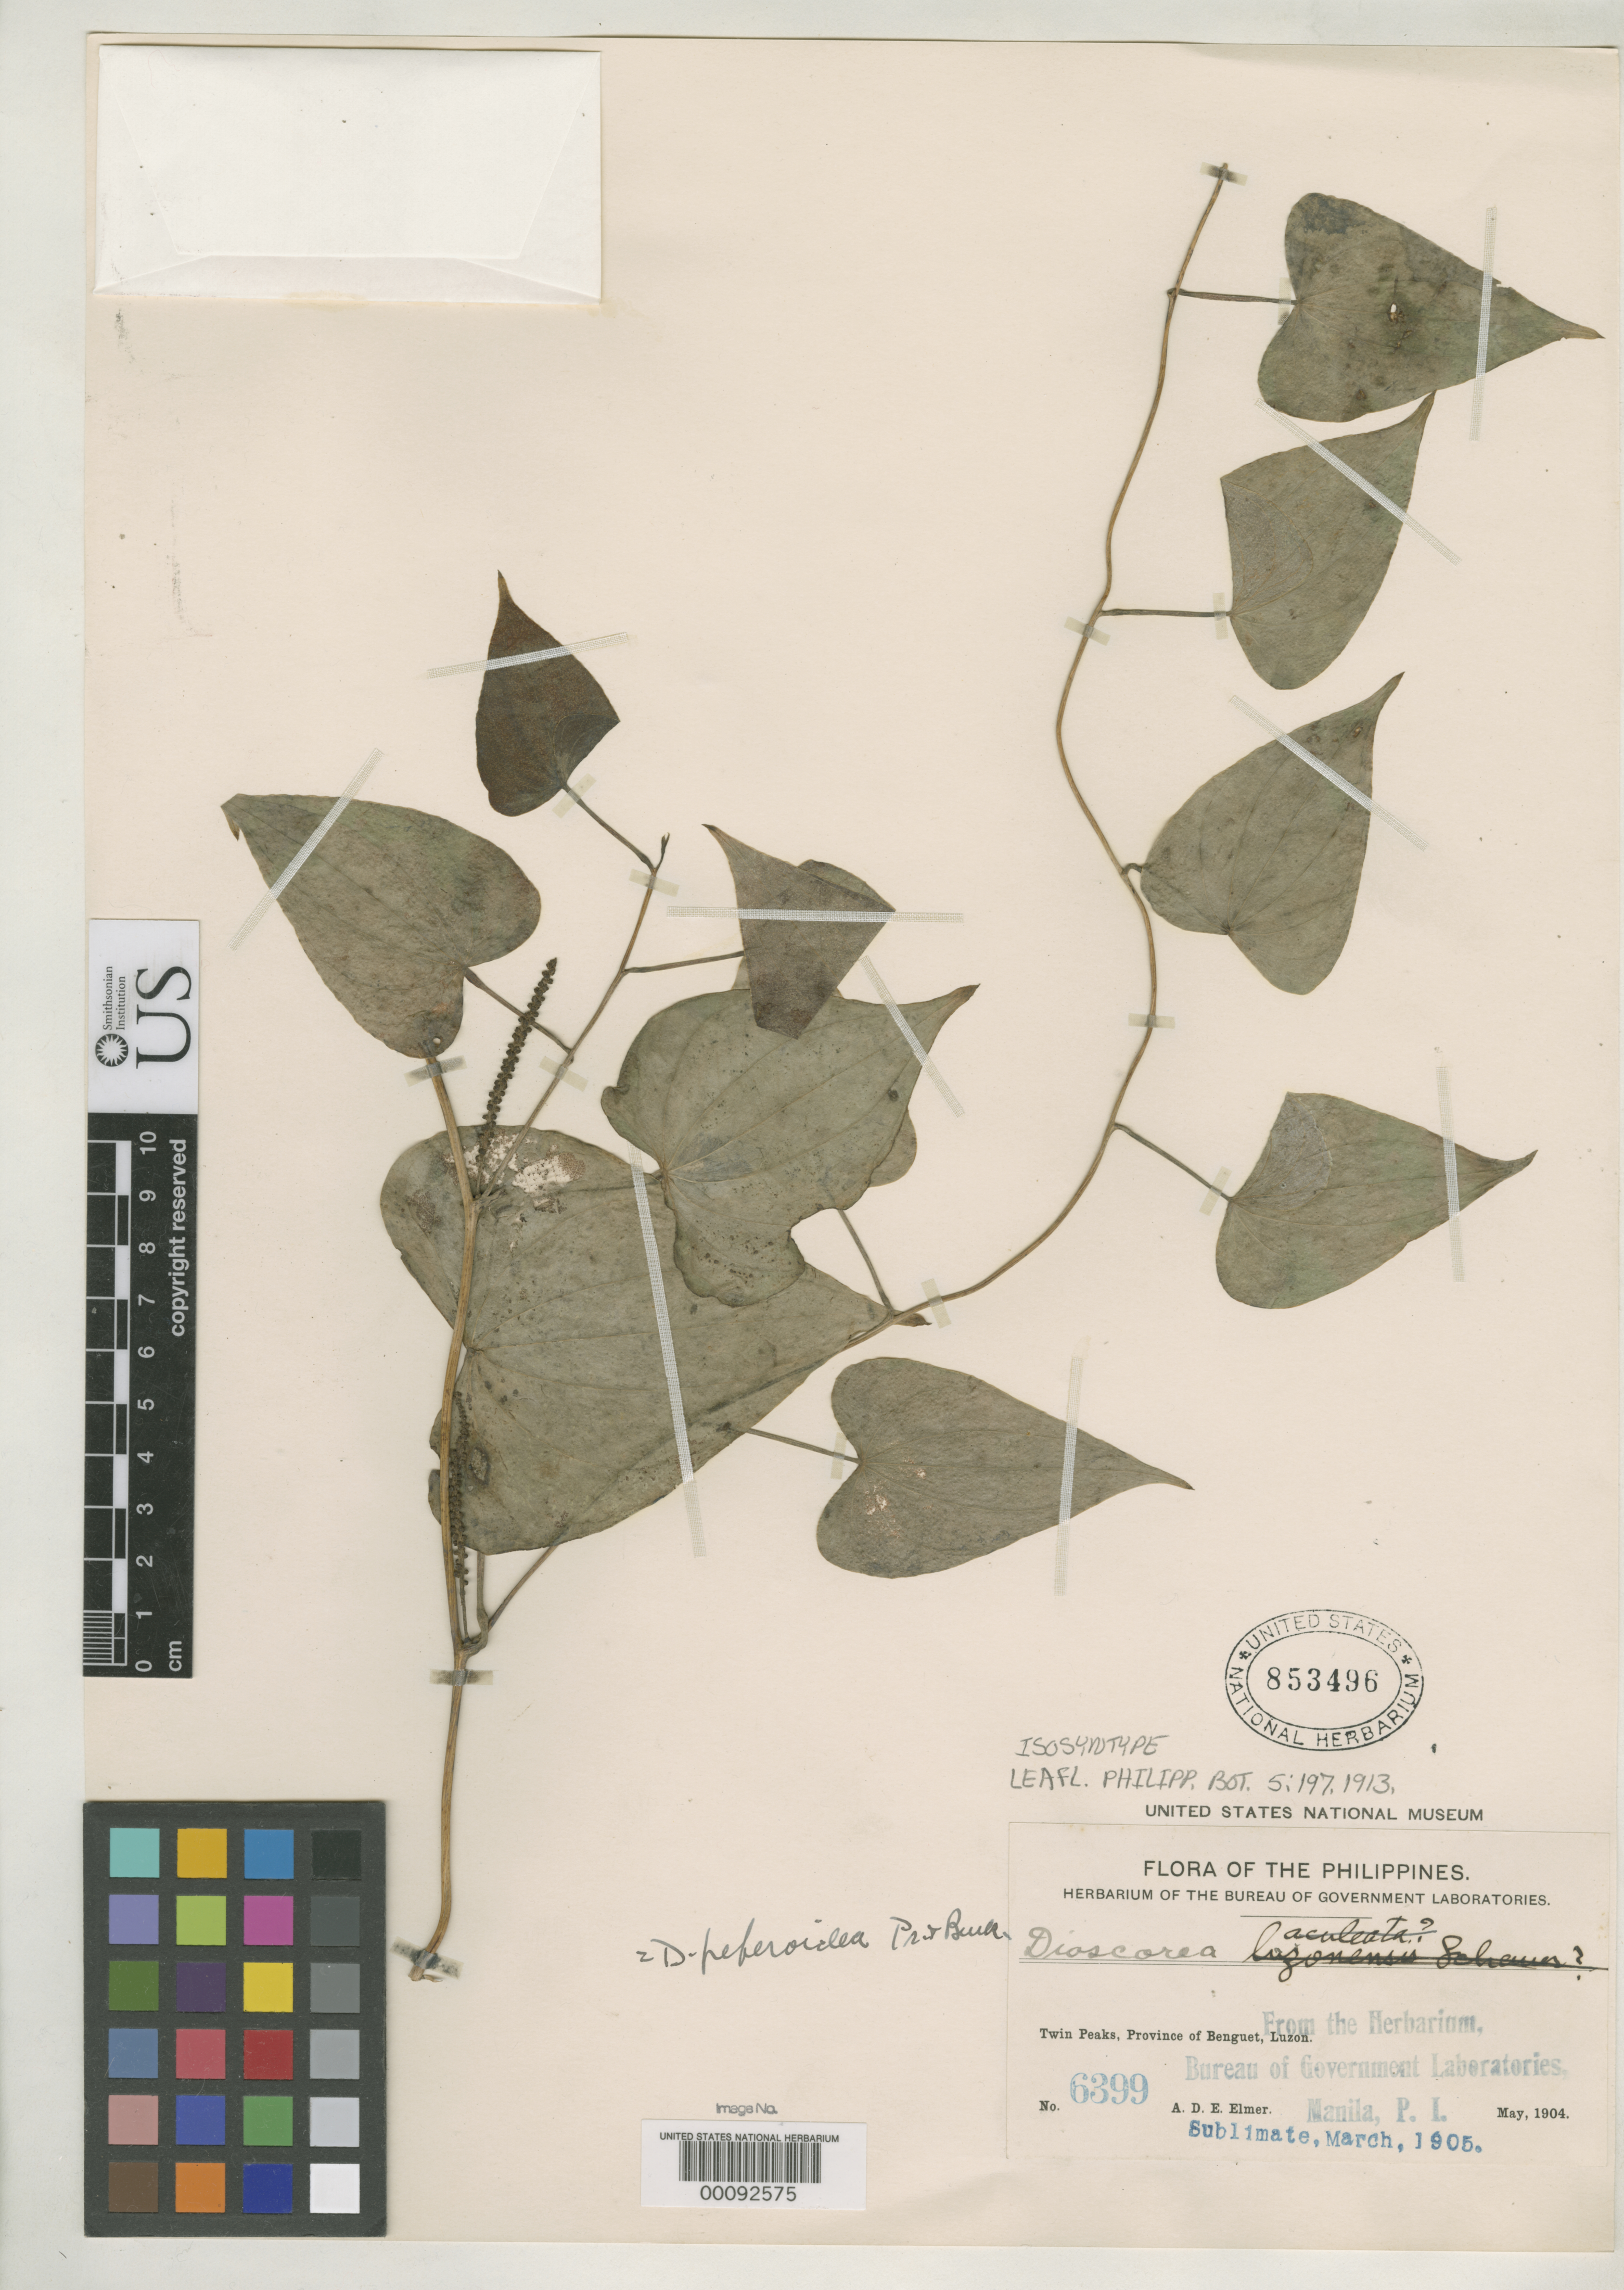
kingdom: Plantae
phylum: Tracheophyta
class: Liliopsida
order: Dioscoreales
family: Dioscoreaceae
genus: Dioscorea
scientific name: Dioscorea peperoides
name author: Prain & Burkill in Elmer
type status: Isosyntype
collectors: A. D. E. Elmer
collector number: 6399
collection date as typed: May 1904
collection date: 1904-05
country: Philippines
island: Luzon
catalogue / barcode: US 853496